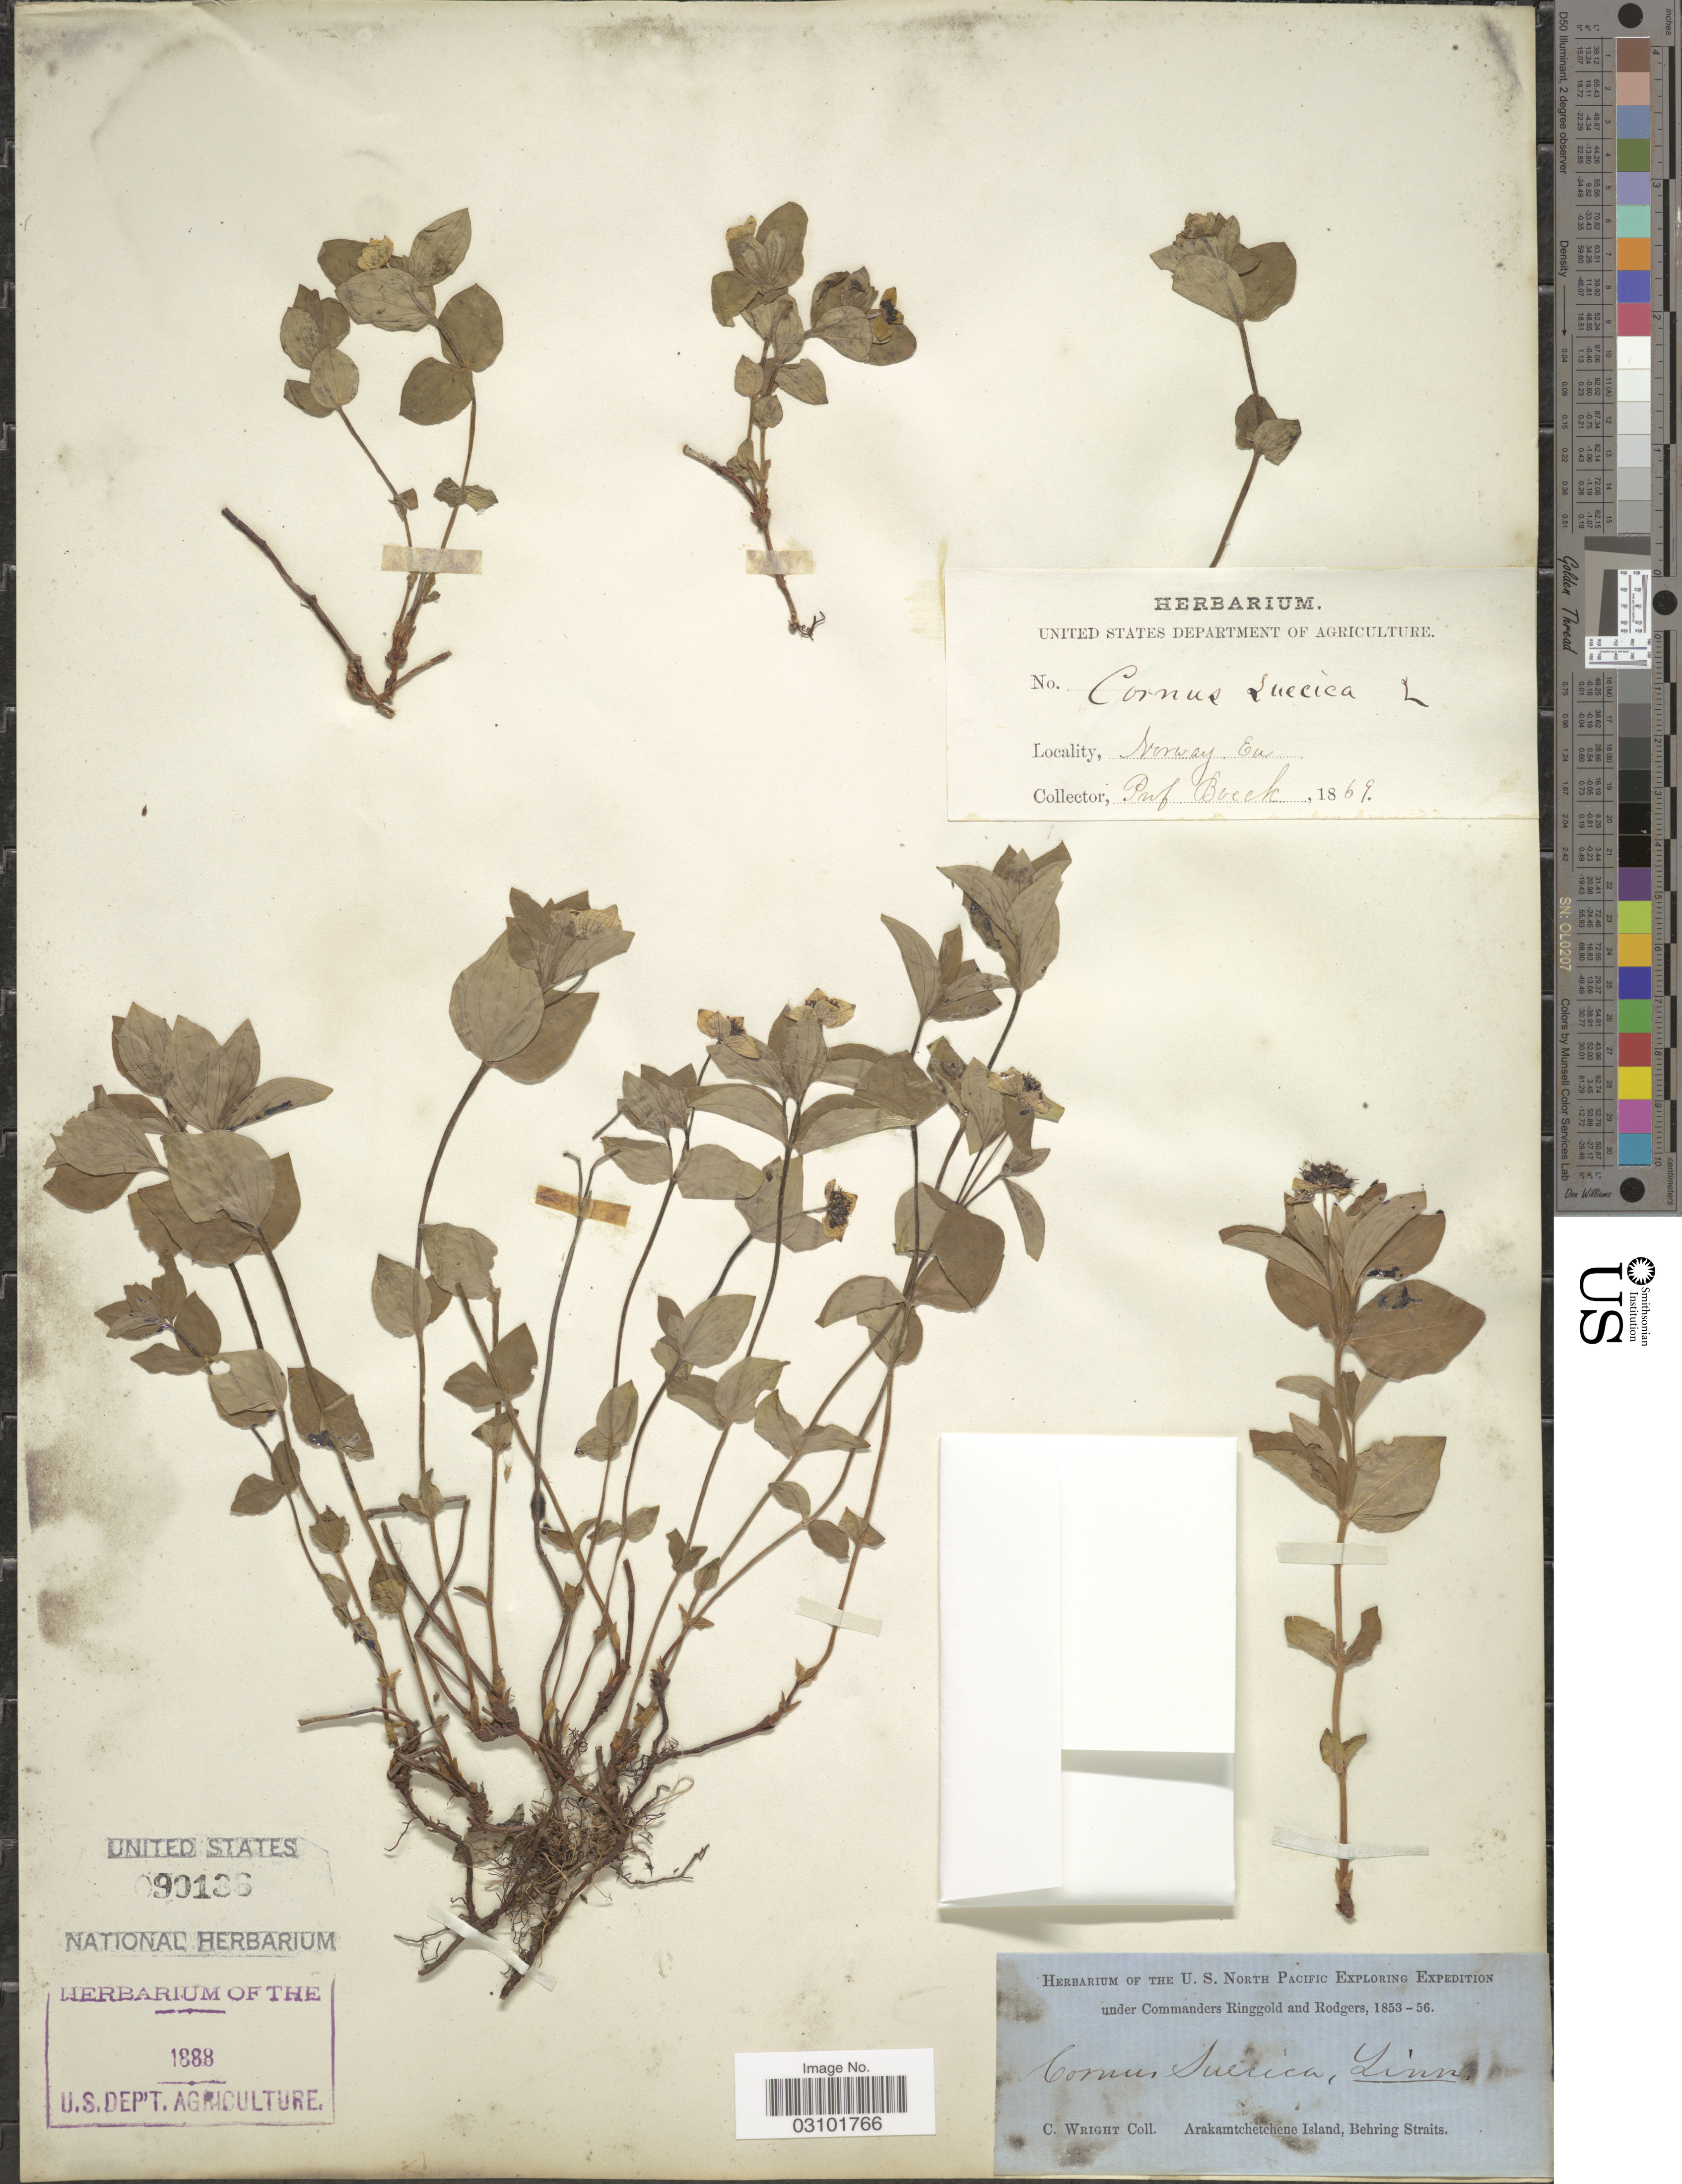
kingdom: Plantae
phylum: Tracheophyta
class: Magnoliopsida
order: Cornales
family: Cornaceae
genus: Cornus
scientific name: Cornus suecica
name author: L.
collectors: C. Wright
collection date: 1853/1856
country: Russian Federation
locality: Arakamtchetchene Island, Behring Straits.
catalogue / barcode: US 90136